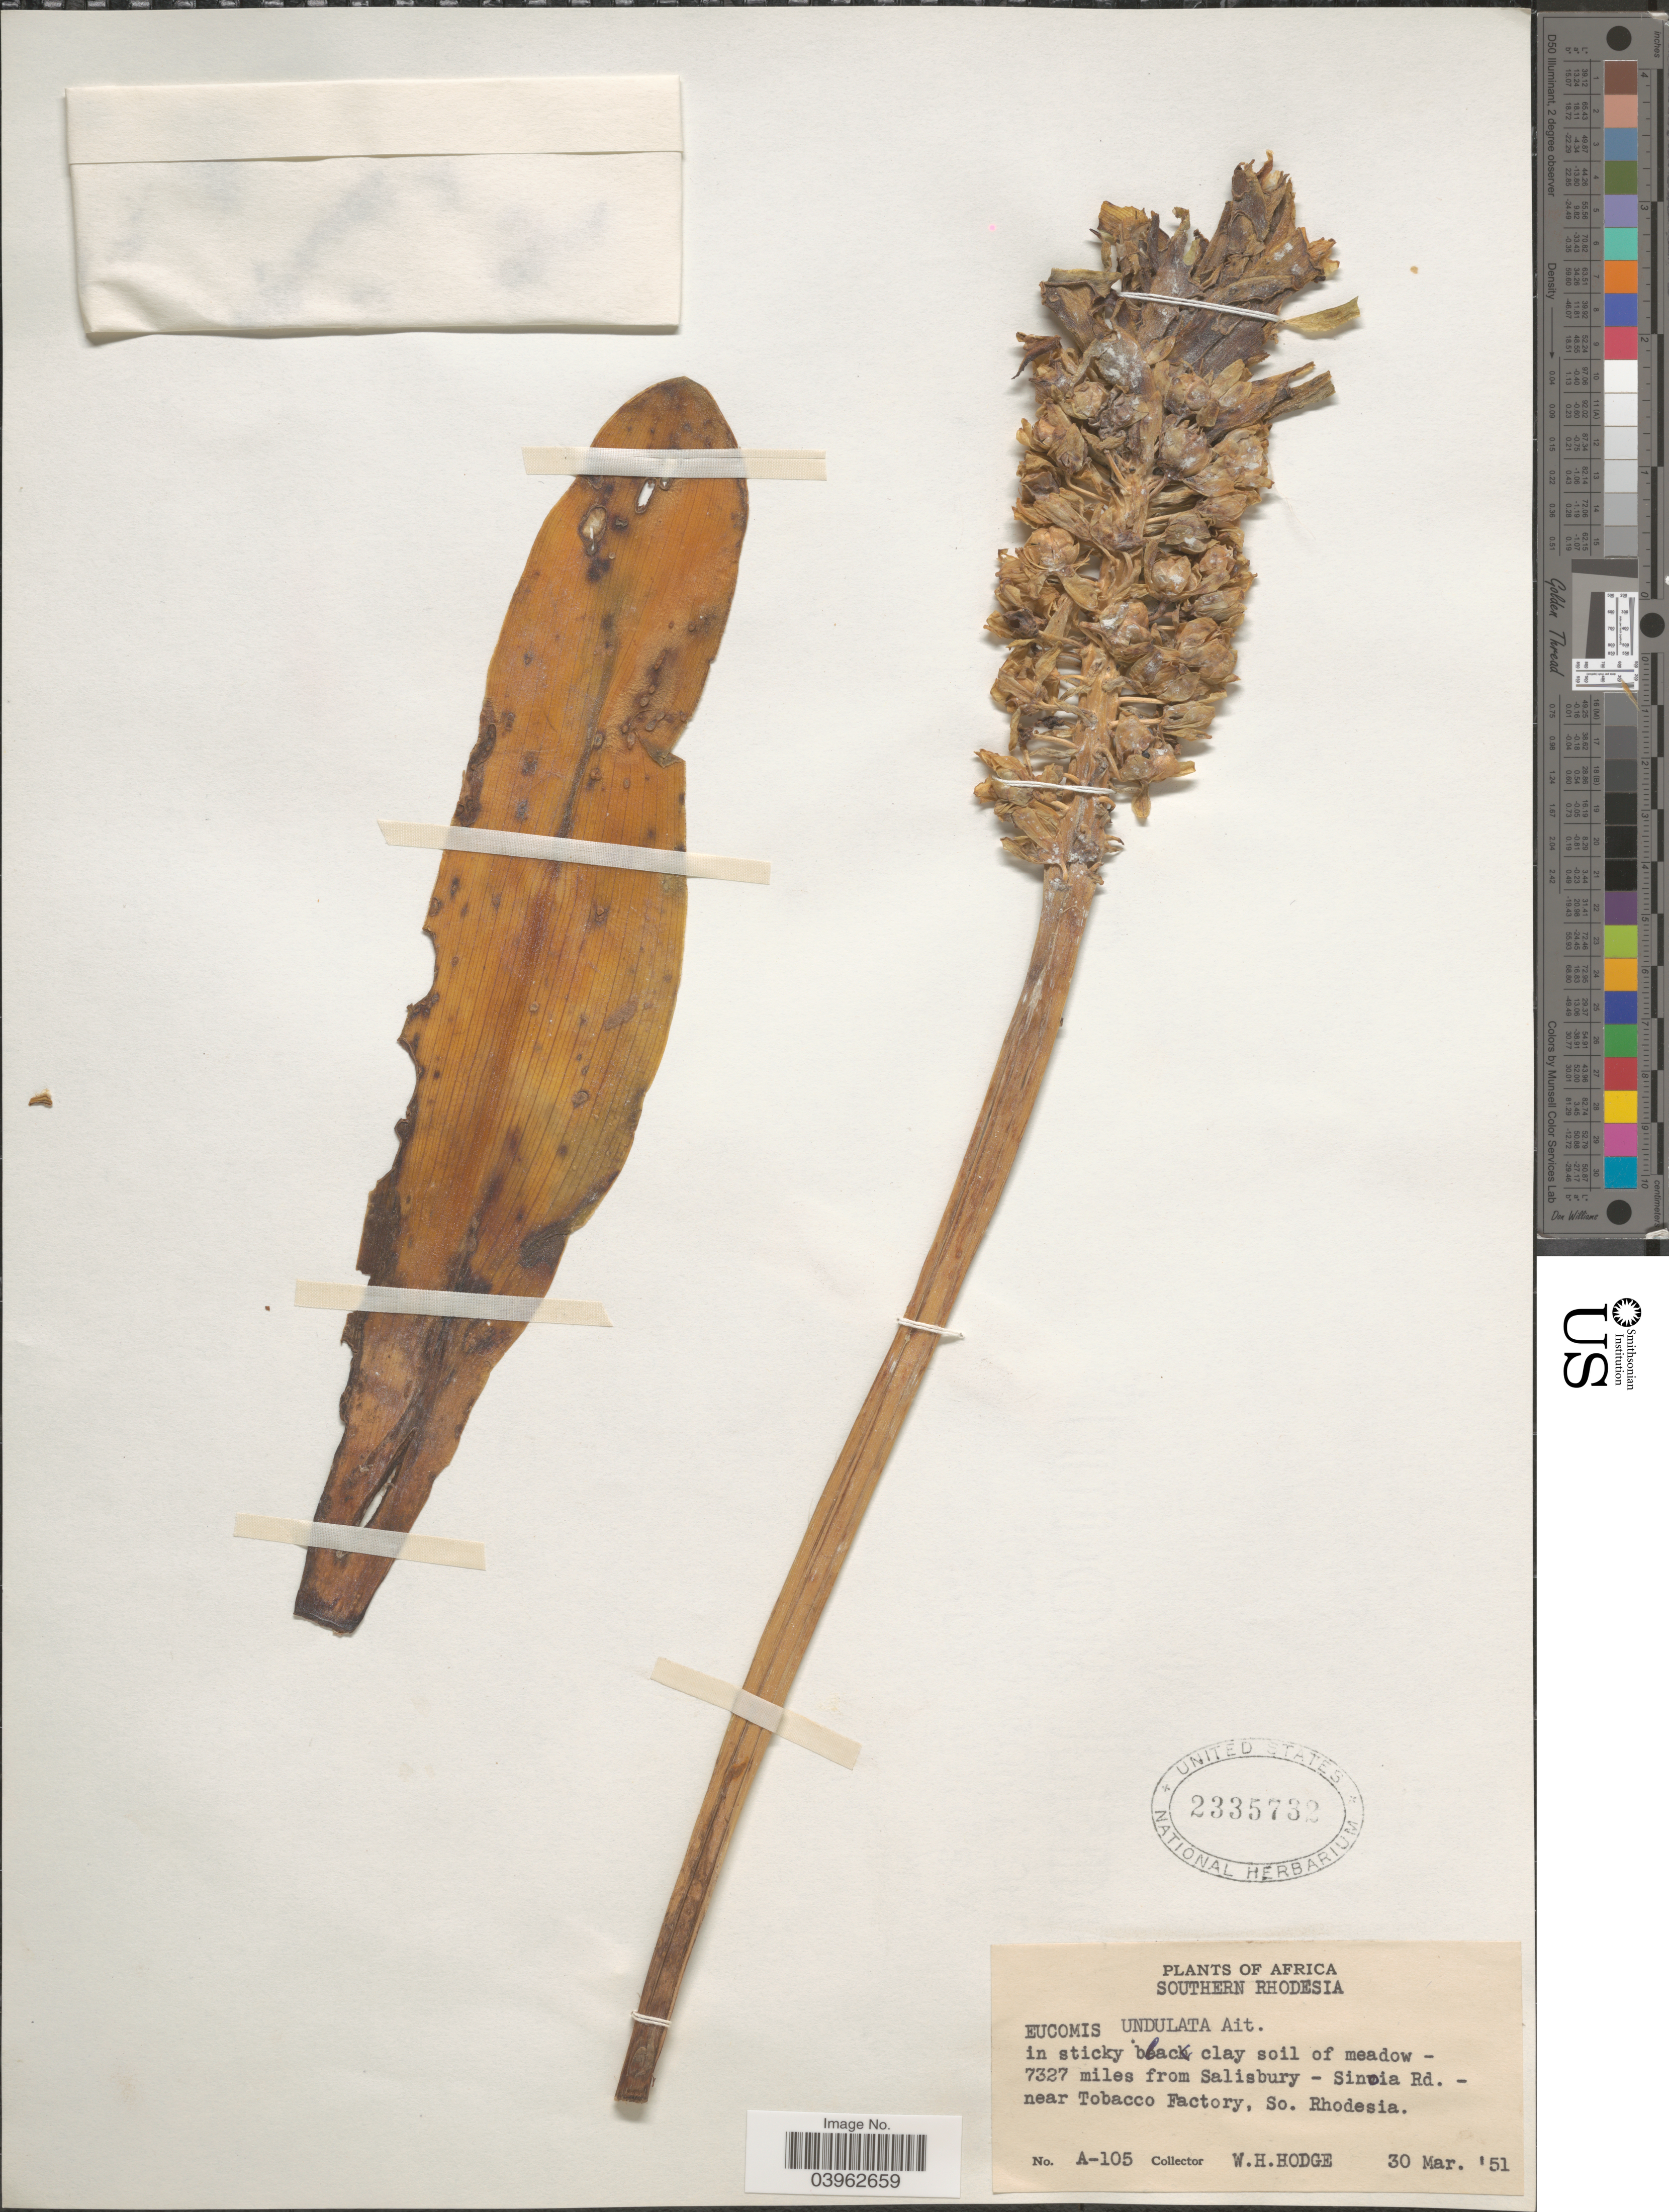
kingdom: Plantae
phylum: Tracheophyta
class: Liliopsida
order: Asparagales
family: Asparagaceae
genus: Eucomis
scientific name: Eucomis undulata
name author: Aiton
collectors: W. Hodge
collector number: A-105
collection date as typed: Transcribed d/m/y: 30/3/51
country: Zimbabwe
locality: Africa. Southern Rhodesia. 7327 miles from Salisbury - Sinoia Rd. - near Tobacco Factory, So. Rhodesia.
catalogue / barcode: US 2335732